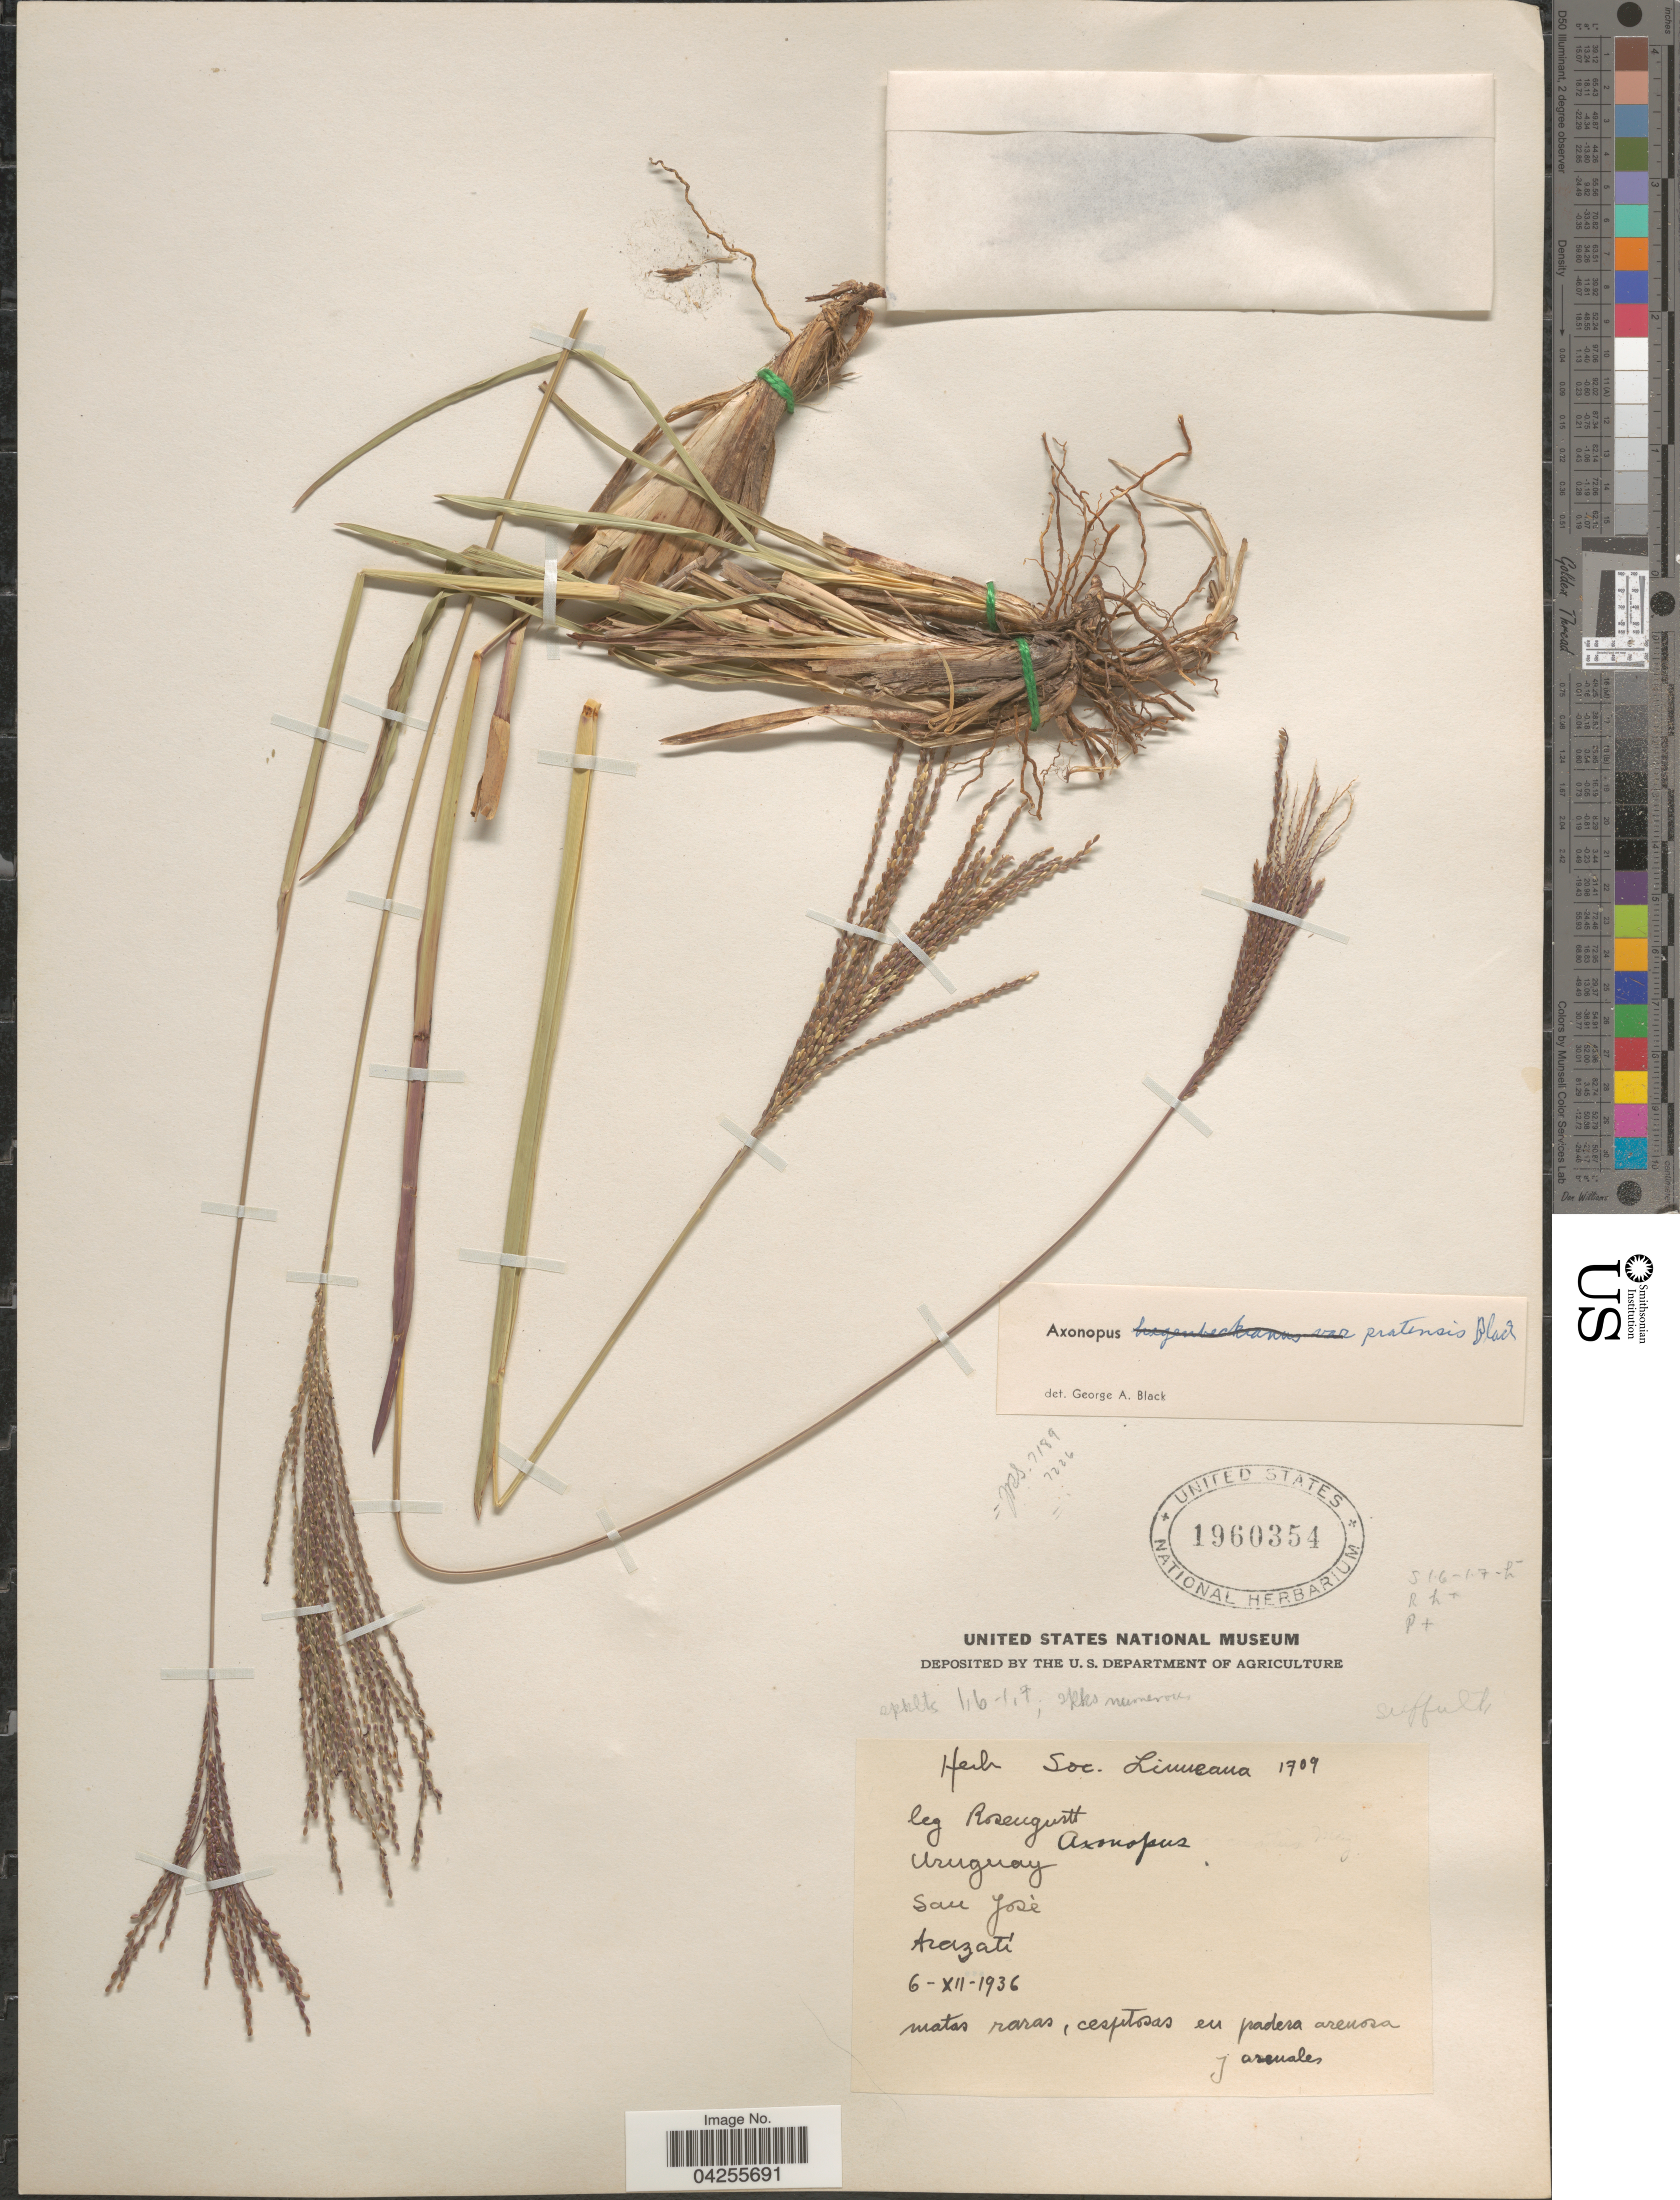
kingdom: Plantae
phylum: Tracheophyta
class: Liliopsida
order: Poales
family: Poaceae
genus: Axonopus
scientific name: Axonopus suffultus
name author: (Nees) Kuhlm.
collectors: Rosengurtt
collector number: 1909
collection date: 1936-12-06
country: Uruguay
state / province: San Jose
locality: Arazatí.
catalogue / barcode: US 1960354